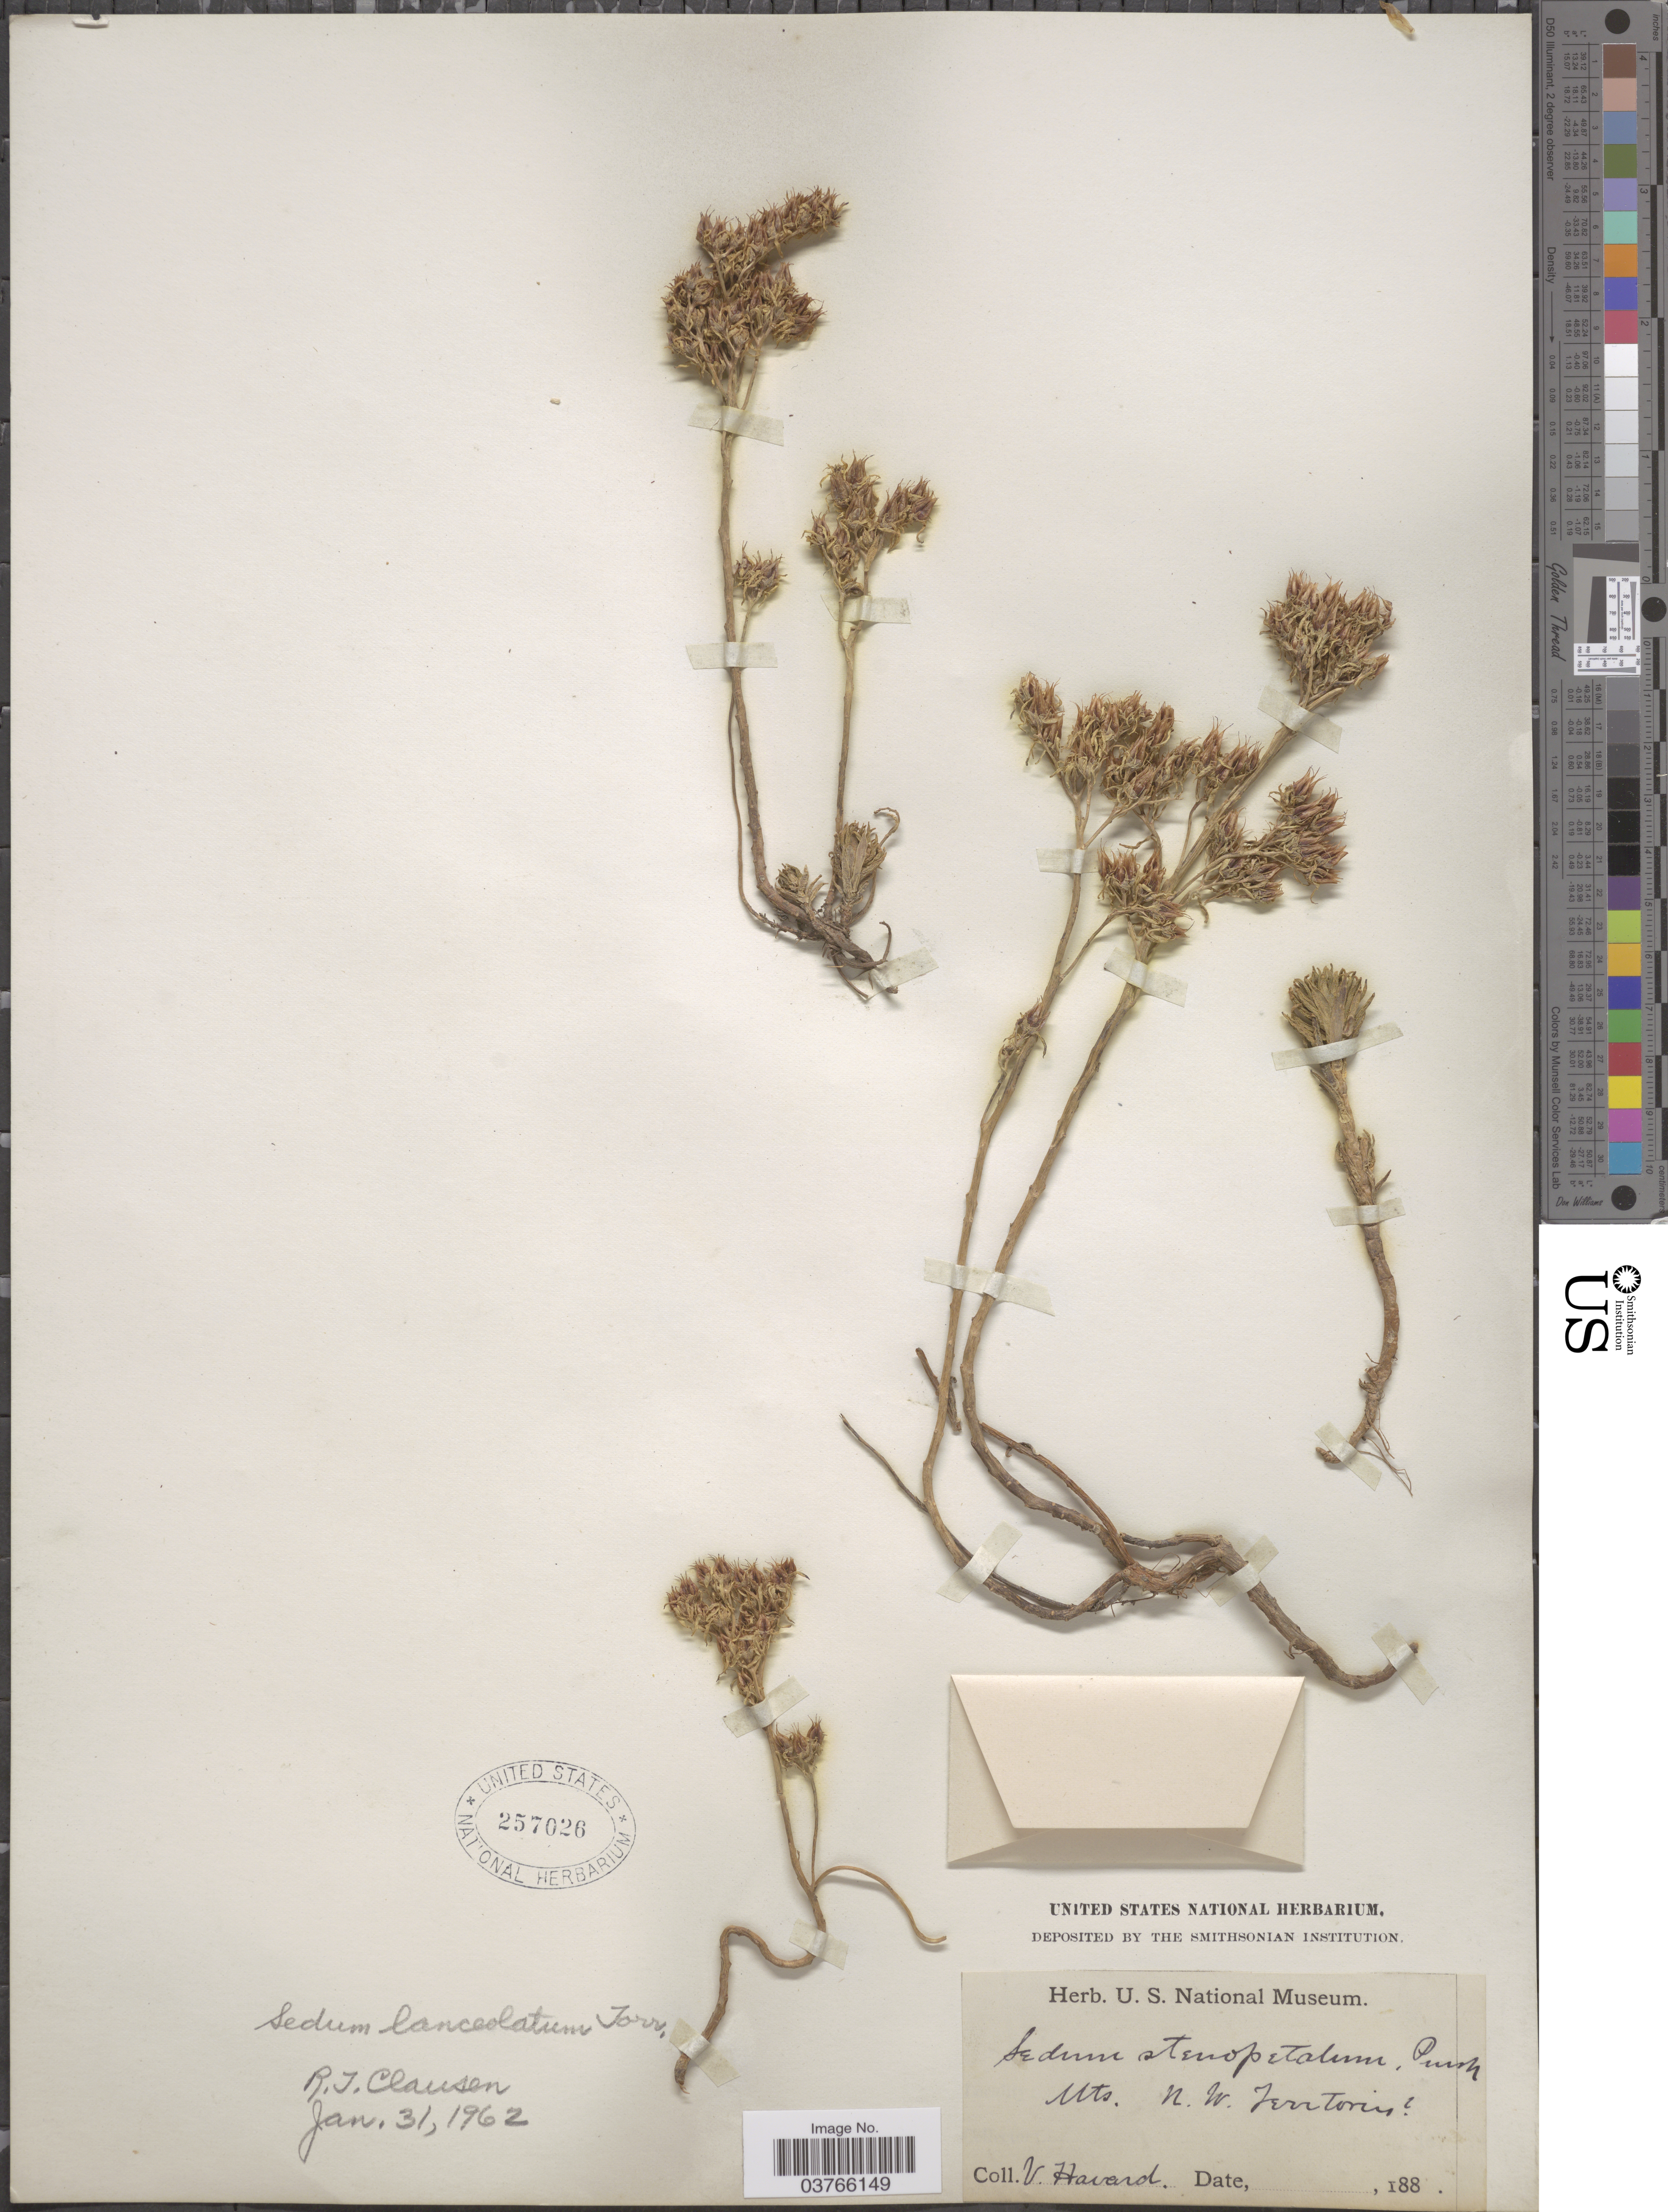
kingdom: Plantae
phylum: Tracheophyta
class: Magnoliopsida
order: Saxifragales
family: Crassulaceae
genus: Sedum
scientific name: Sedum lanceolatum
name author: Torr.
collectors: V. Havard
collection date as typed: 188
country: Canada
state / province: Northwest Territories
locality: Mts. N.W. Teritories [unsure placement]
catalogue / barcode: US 257026